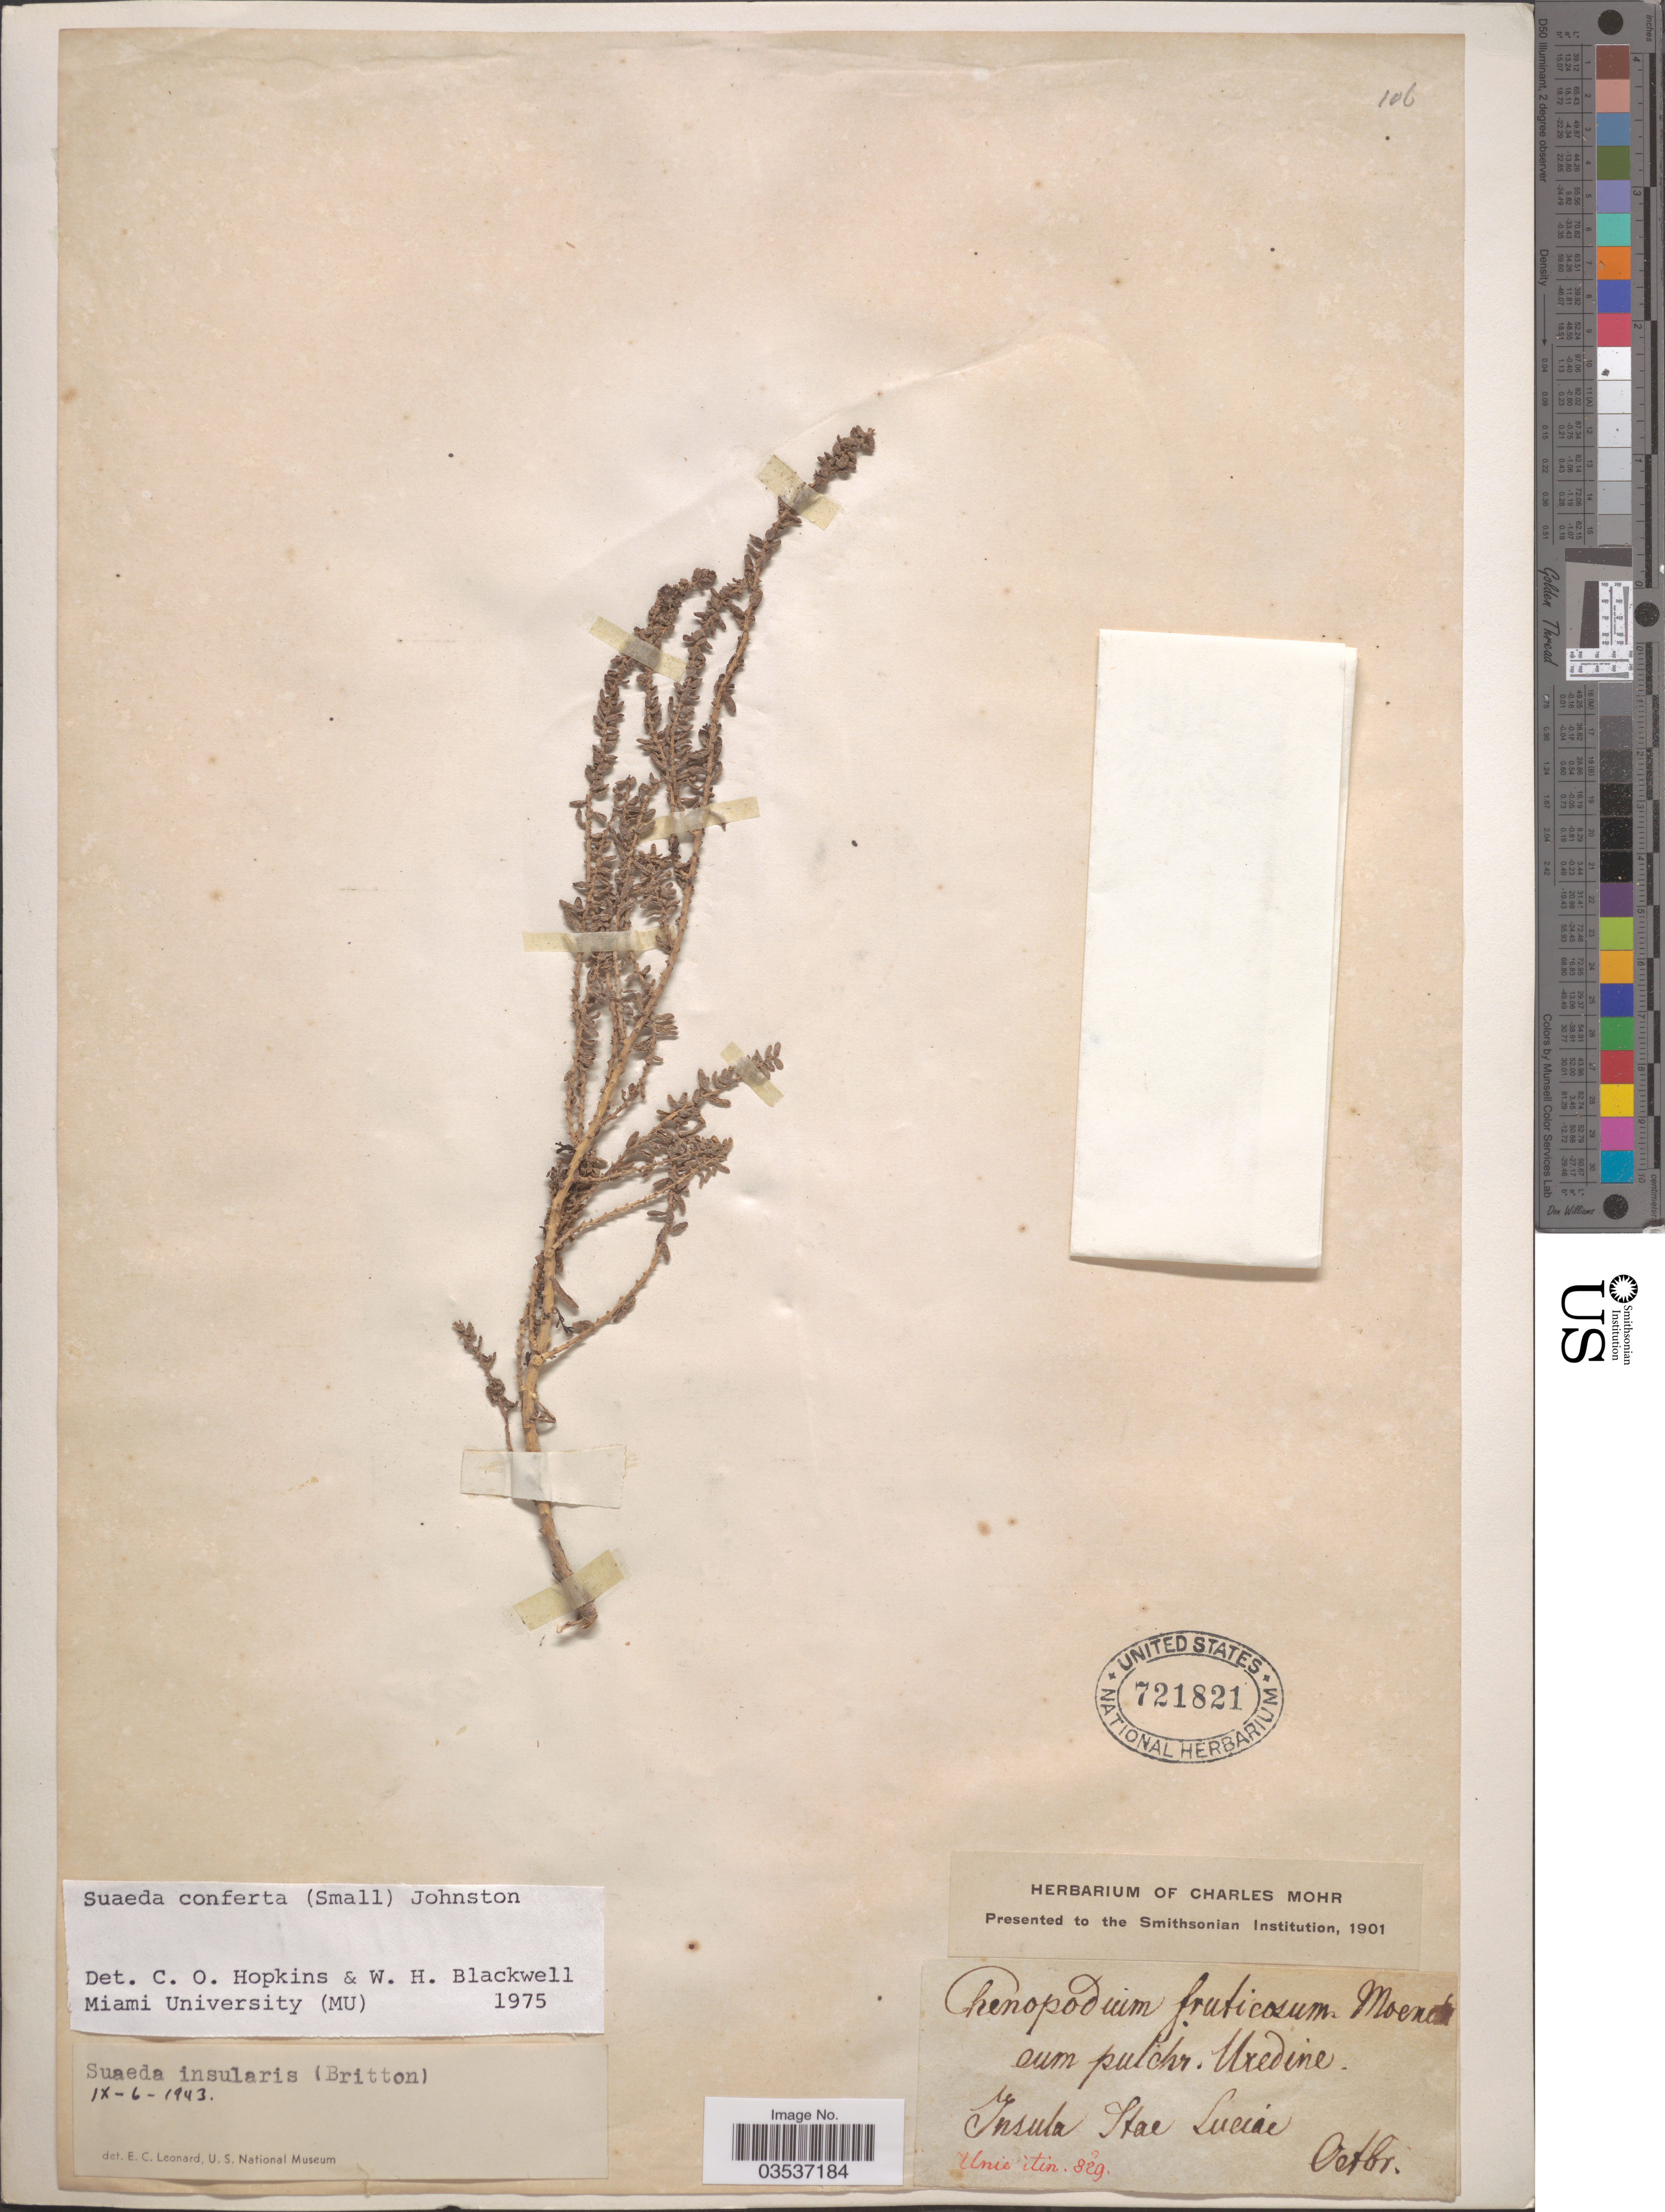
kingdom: Plantae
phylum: Tracheophyta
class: Magnoliopsida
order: Caryophyllales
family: Amaranthaceae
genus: Suaeda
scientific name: Suaeda conferta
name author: (Small) I.M. Johnst.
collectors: ex herb. Charles Mohr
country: St. Lucia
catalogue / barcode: US 721821